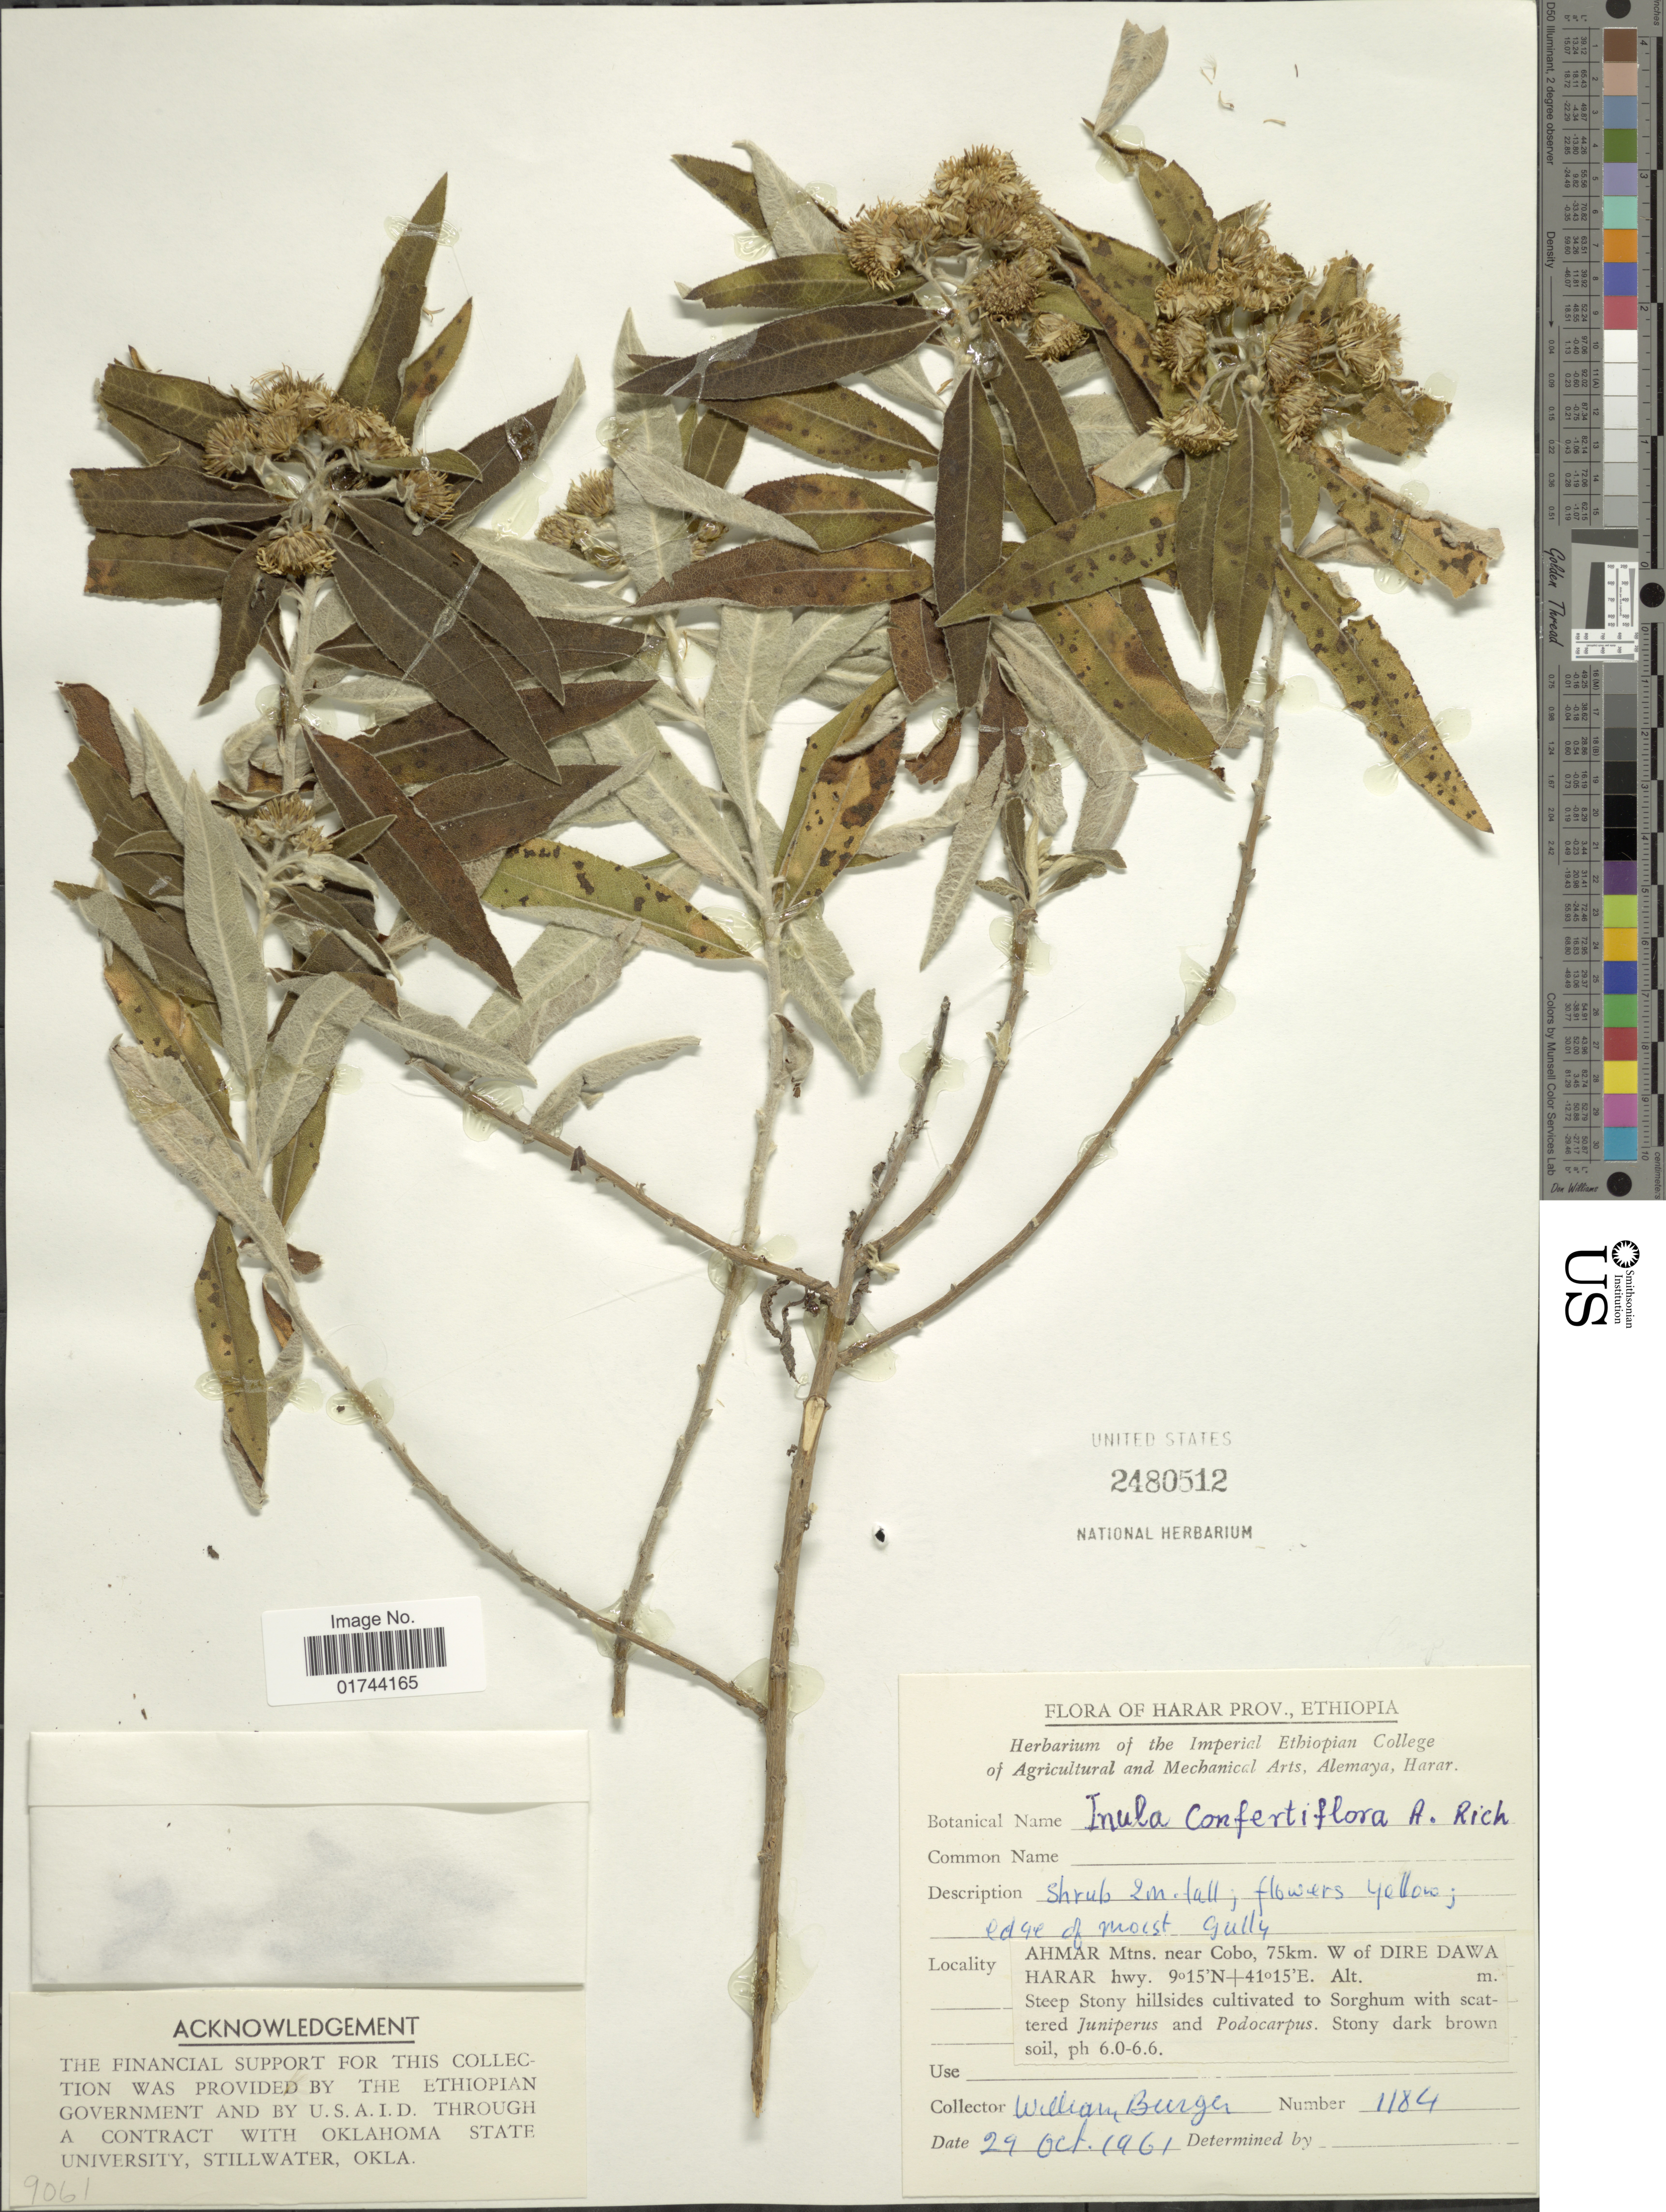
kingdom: Plantae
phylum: Tracheophyta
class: Magnoliopsida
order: Asterales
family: Asteraceae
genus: Inula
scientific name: Inula confertiflora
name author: A. Rich.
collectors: W. Burger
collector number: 1184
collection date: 1961-10-29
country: Ethiopia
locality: Harar Prov. Ahmar Mtns. near Cobo, 75km. W of Dire Dawa Harar hwy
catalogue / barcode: US 2480512